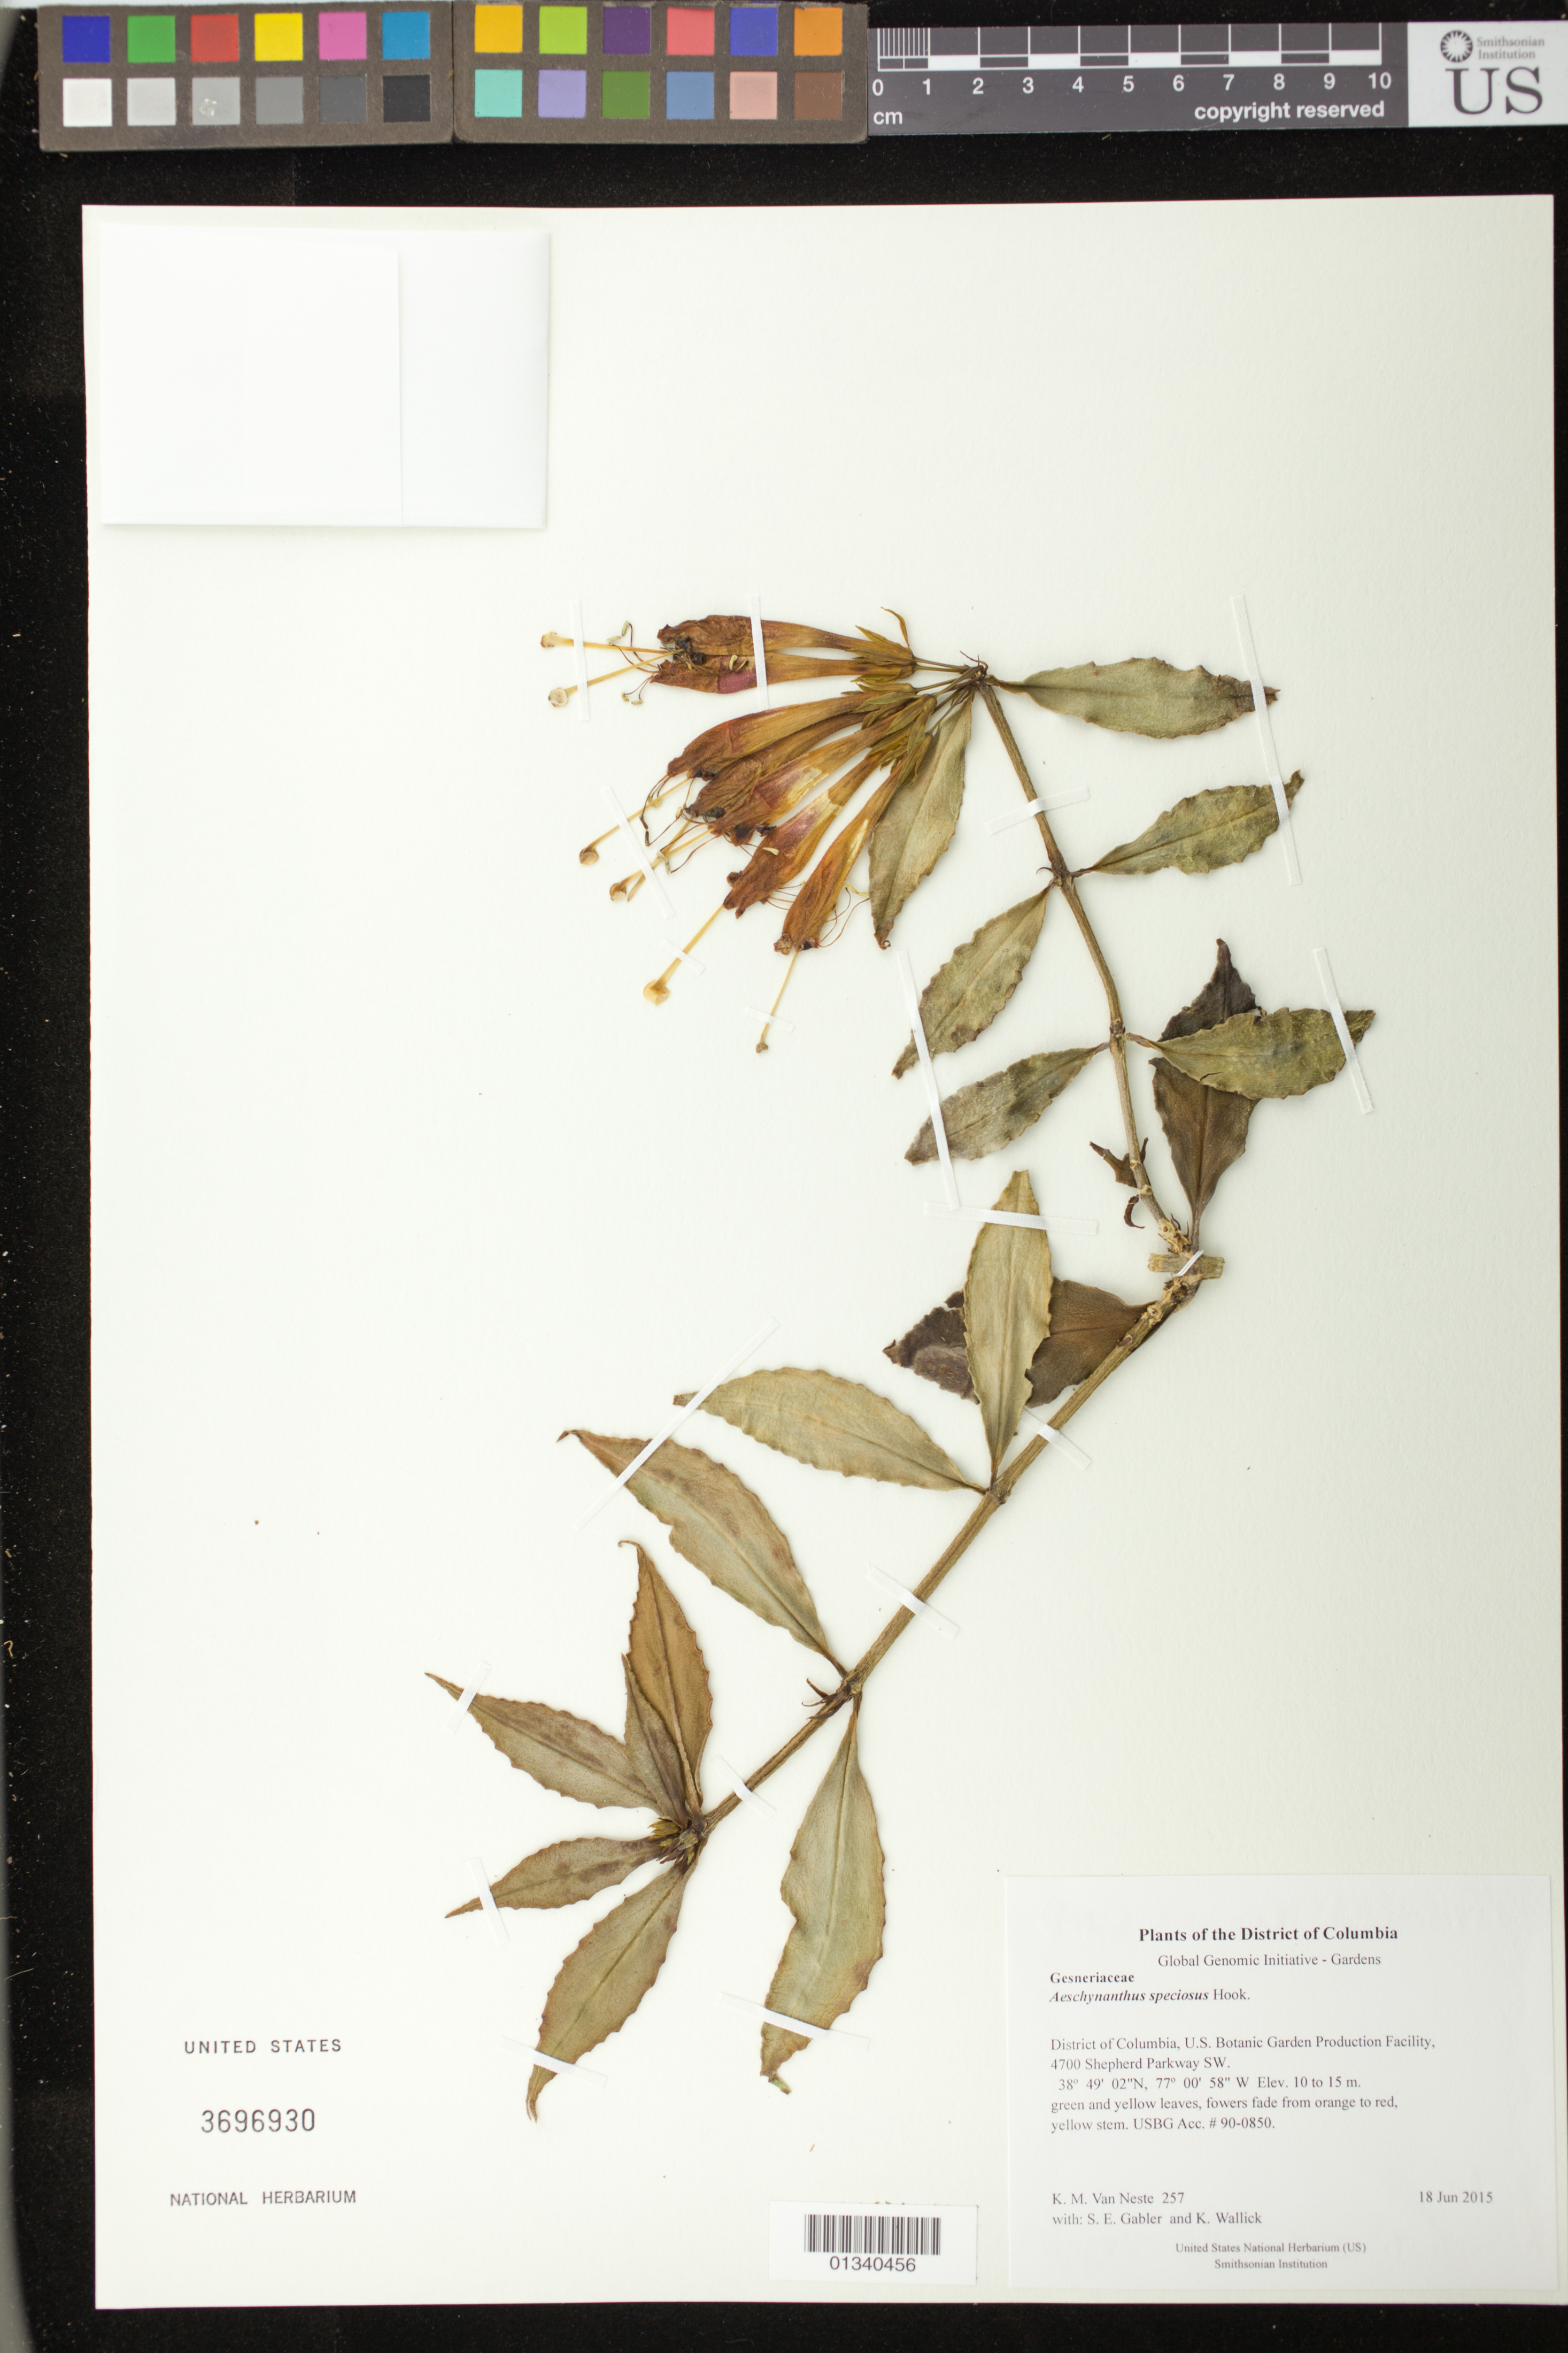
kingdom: Plantae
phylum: Tracheophyta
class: Magnoliopsida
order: Lamiales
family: Gesneriaceae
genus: Aeschynanthus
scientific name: Aeschynanthus speciosus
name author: Hook.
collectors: K. M. Van Neste, S. E. Gabler & K. Wallick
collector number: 257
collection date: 2015-06-18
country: United States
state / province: District of Columbia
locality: U.S. Botanic Garden Production Facility, 4700 Shepherd Parkway SW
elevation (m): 10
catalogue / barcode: US 3696930